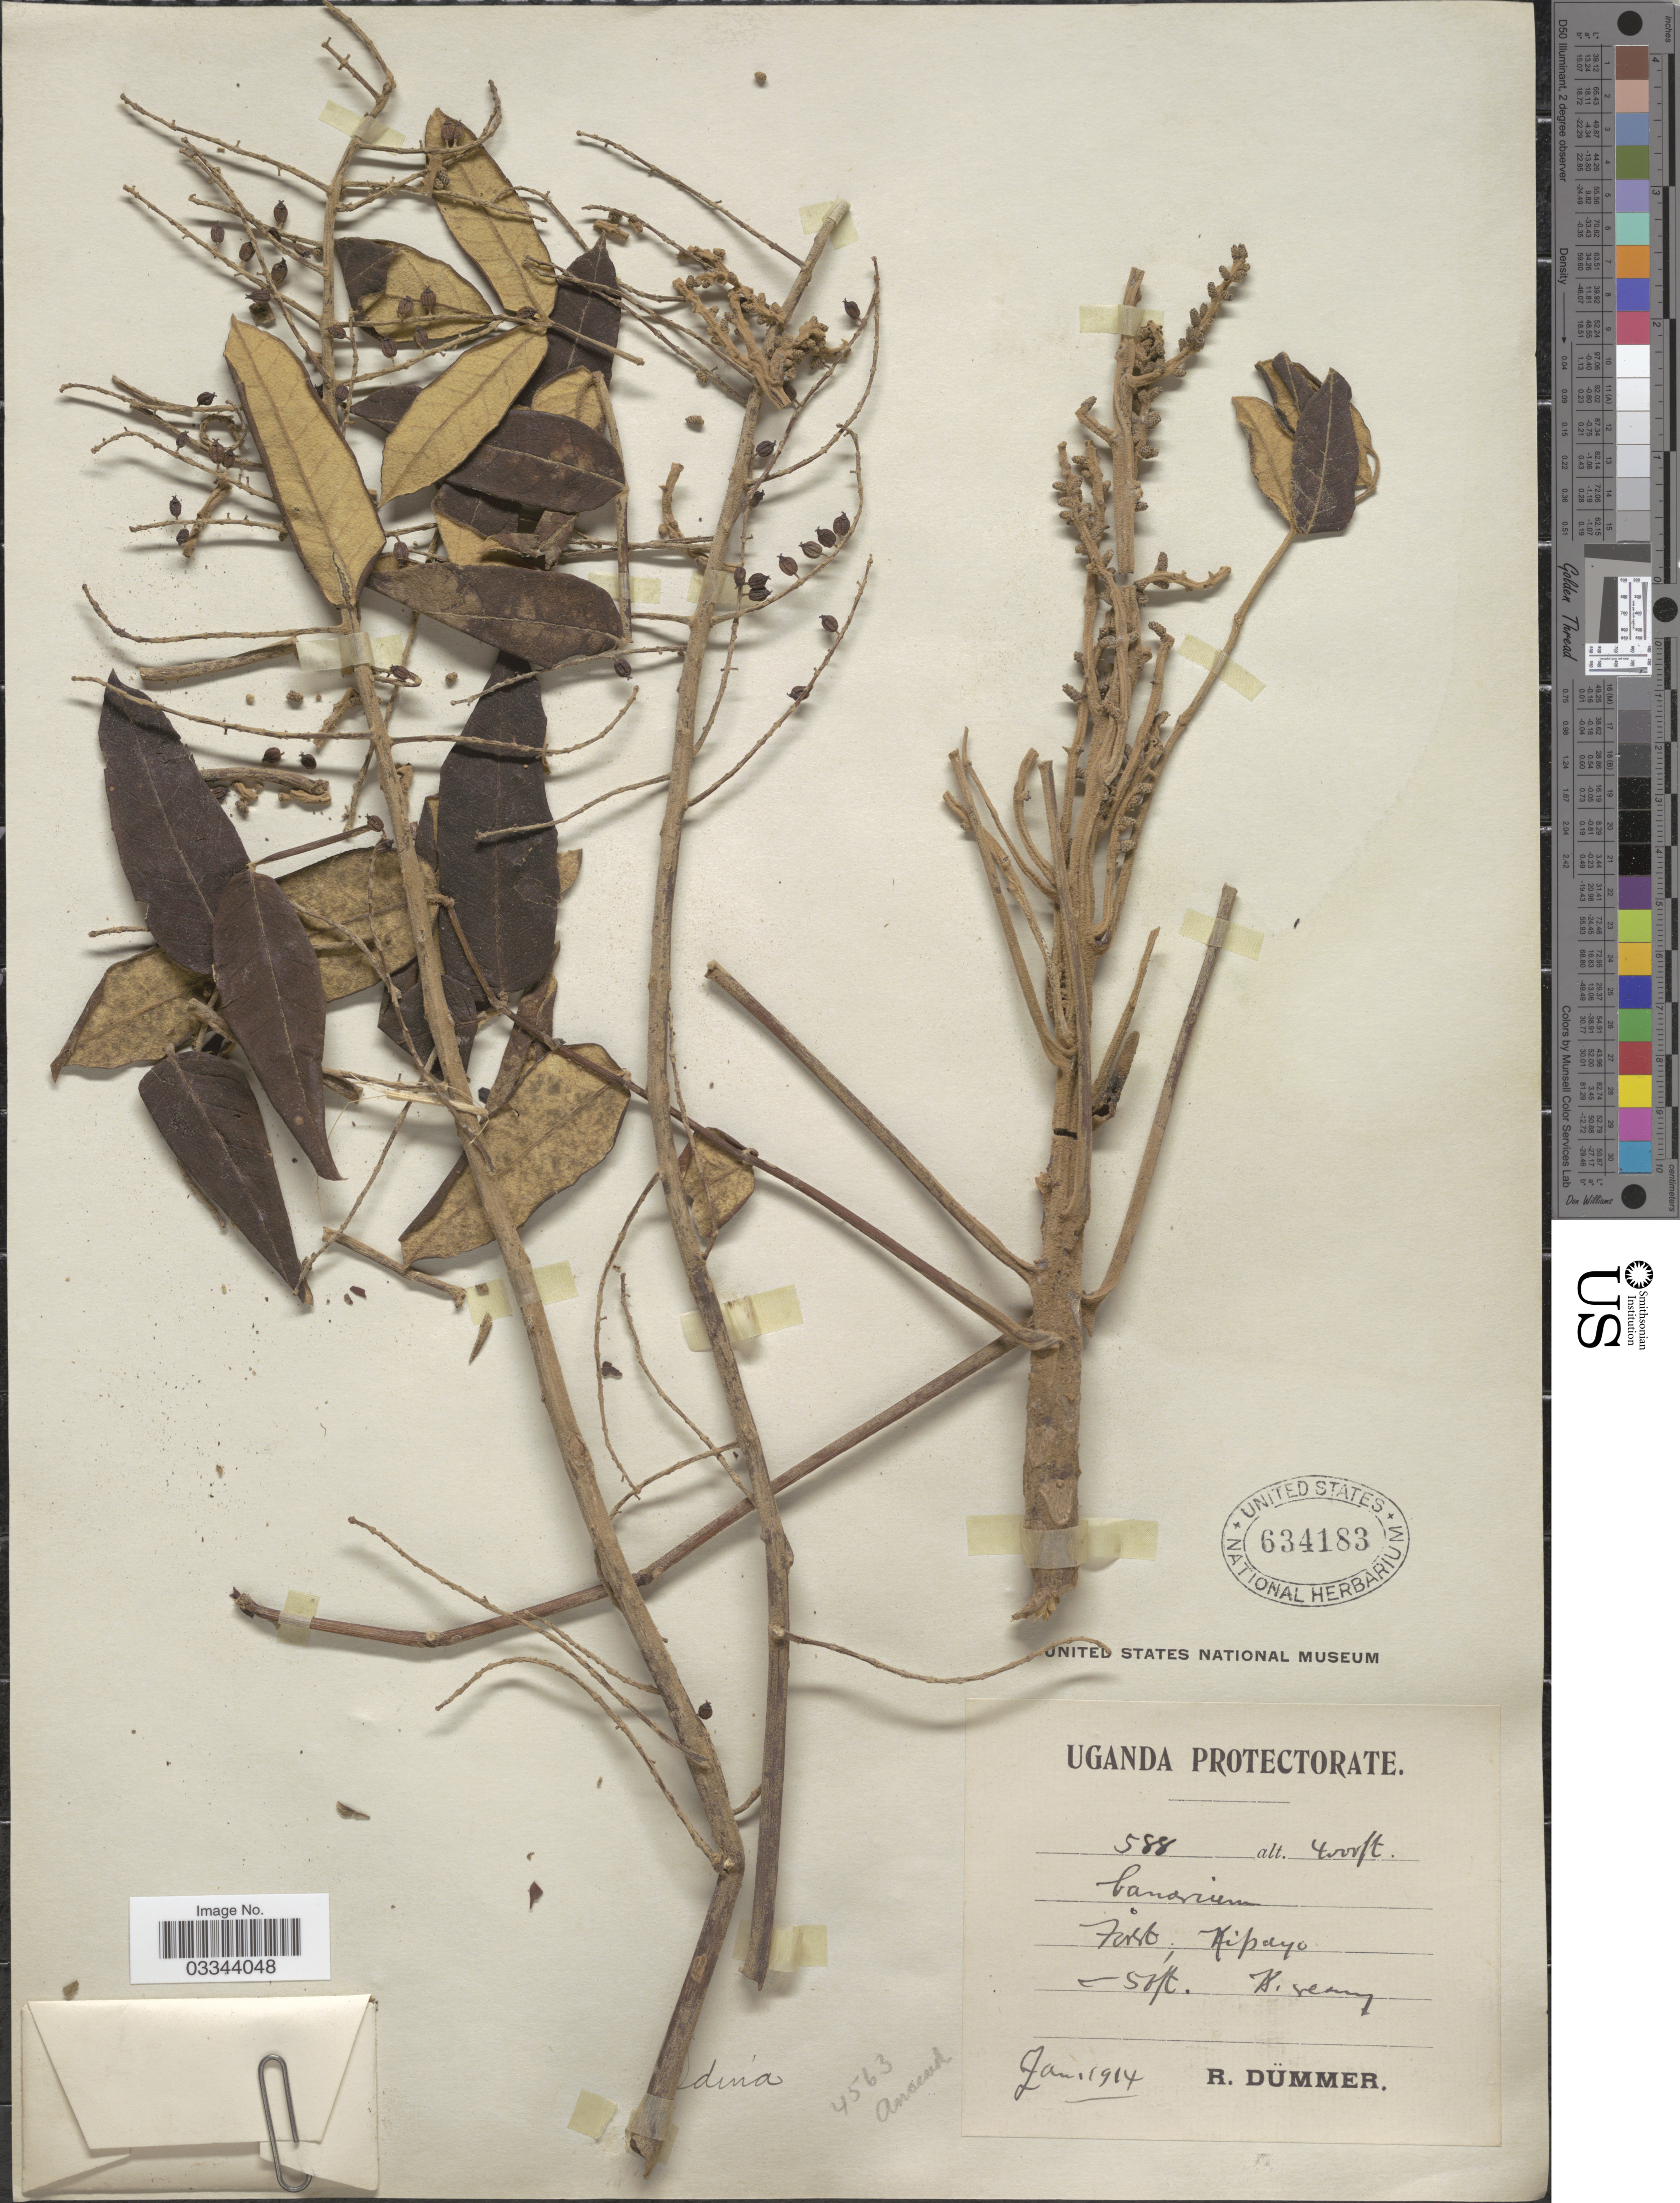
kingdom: Plantae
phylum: Tracheophyta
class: Magnoliopsida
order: Sapindales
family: Anacardiaceae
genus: Lannea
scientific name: Lannea sp.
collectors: R. A. Dümmer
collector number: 588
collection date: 1914-01-01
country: Uganda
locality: Uganda Protectorate. Kipayo.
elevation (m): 1219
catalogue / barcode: US 634183